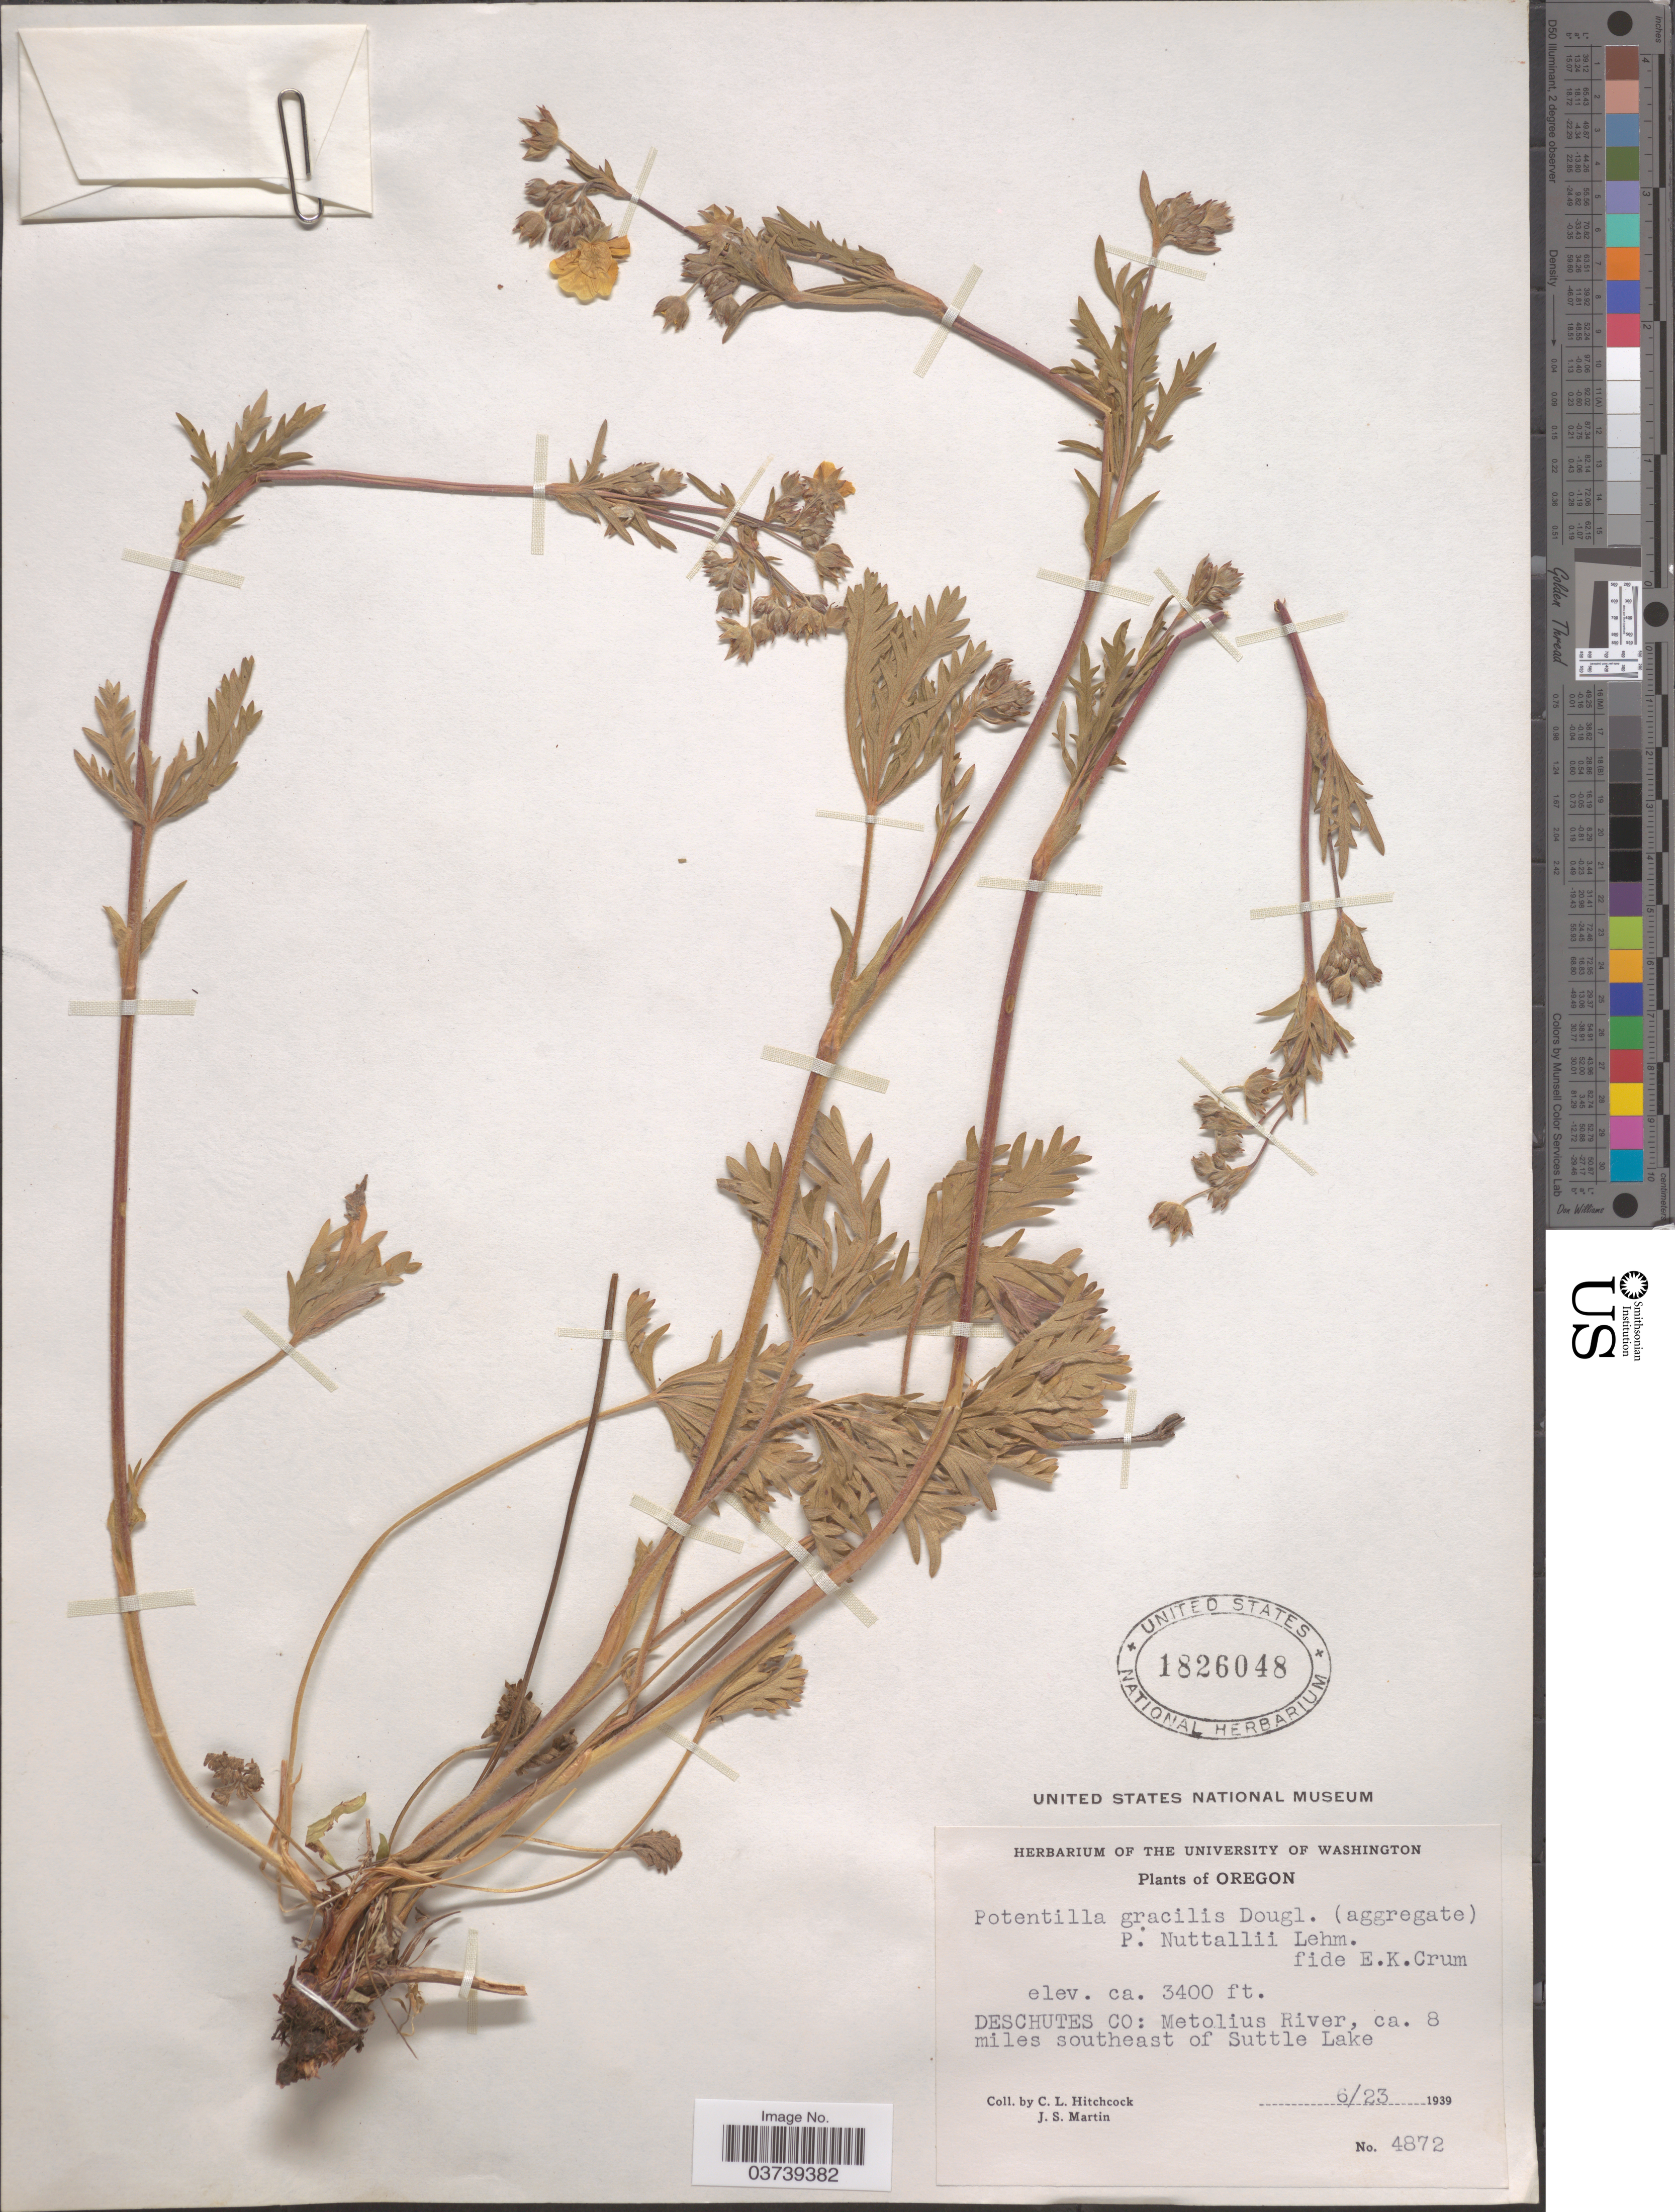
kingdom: Plantae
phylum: Tracheophyta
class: Magnoliopsida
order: Rosales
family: Rosaceae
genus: Potentilla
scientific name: Potentilla gracilis var. fastigiata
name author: (Nutt.) S. Watson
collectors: C. L. Hitchcock & J. S. Martin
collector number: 4872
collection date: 1939-06-23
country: United States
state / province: Oregon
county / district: Deschutes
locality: Deschutes Co: Metolius River, ca. 8 miles southeast of Suttle Lake.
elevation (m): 1036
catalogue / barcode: US 1826048